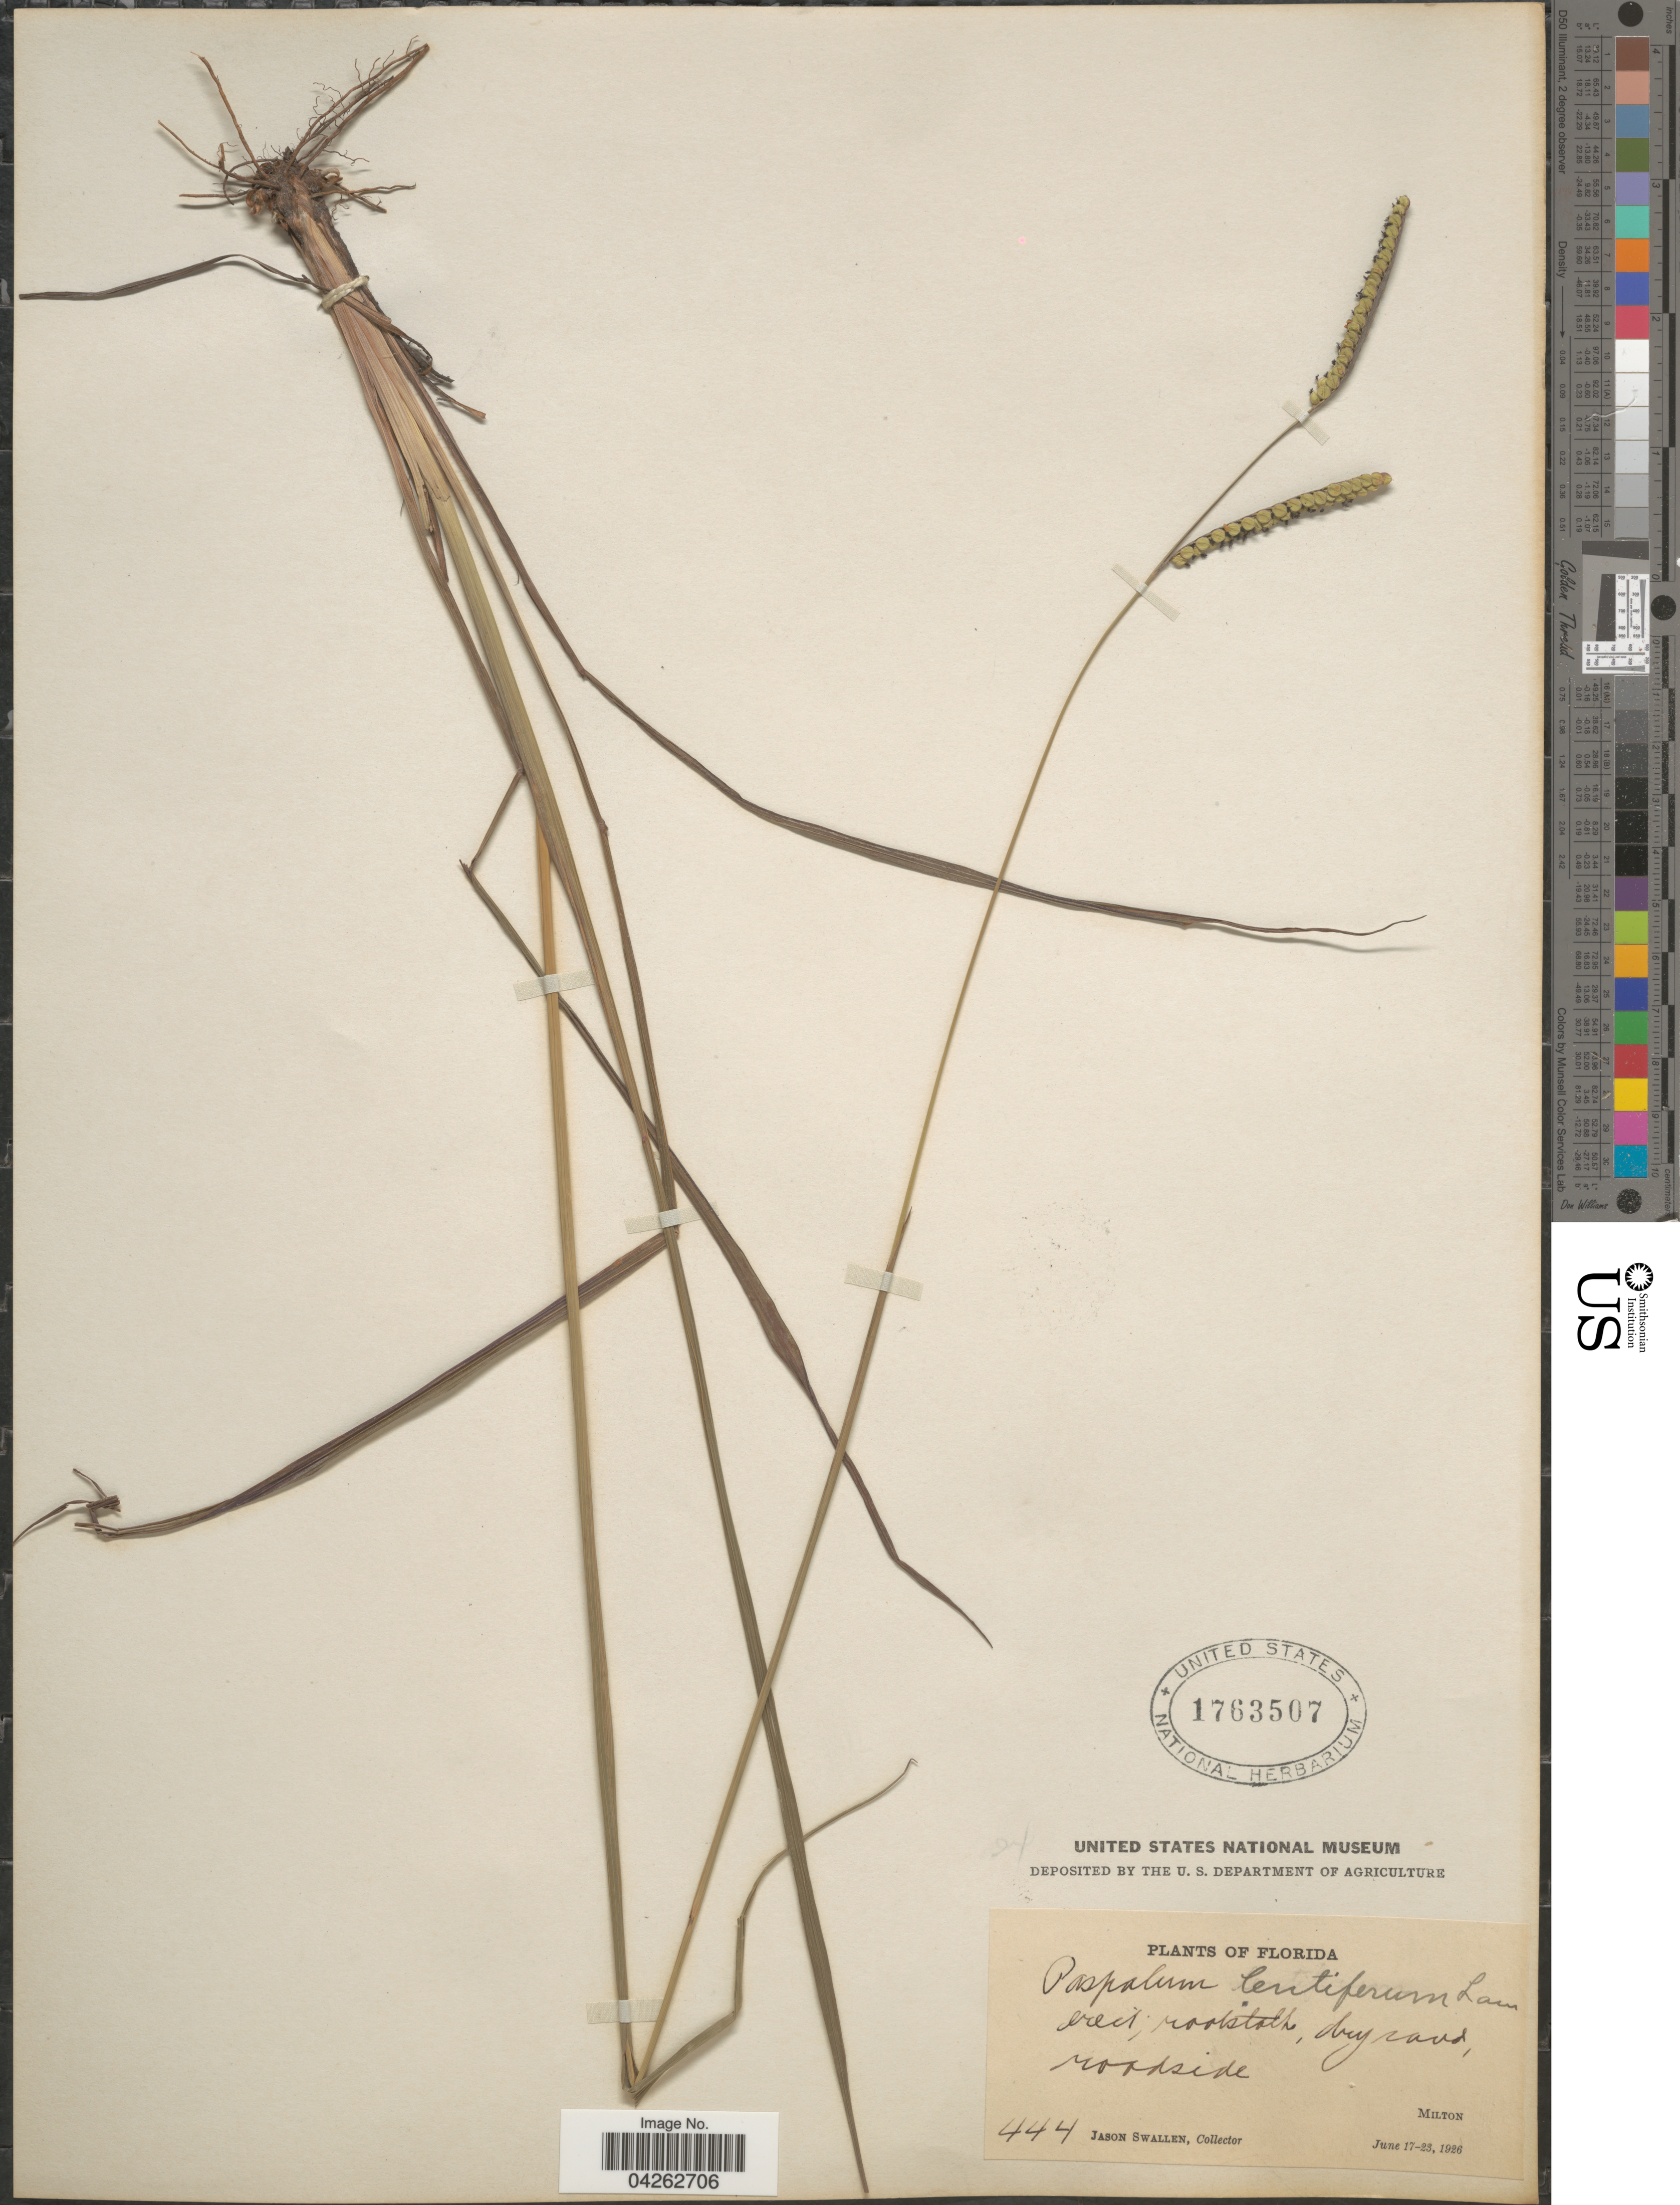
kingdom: Plantae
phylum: Tracheophyta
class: Liliopsida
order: Poales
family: Poaceae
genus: Paspalum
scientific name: Paspalum lentiferum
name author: Lam.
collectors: J. R. Swallen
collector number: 444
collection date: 1926-06-17/1926-06-23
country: United States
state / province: Florida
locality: Dry sand, roadside. Milton.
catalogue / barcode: US 1763507